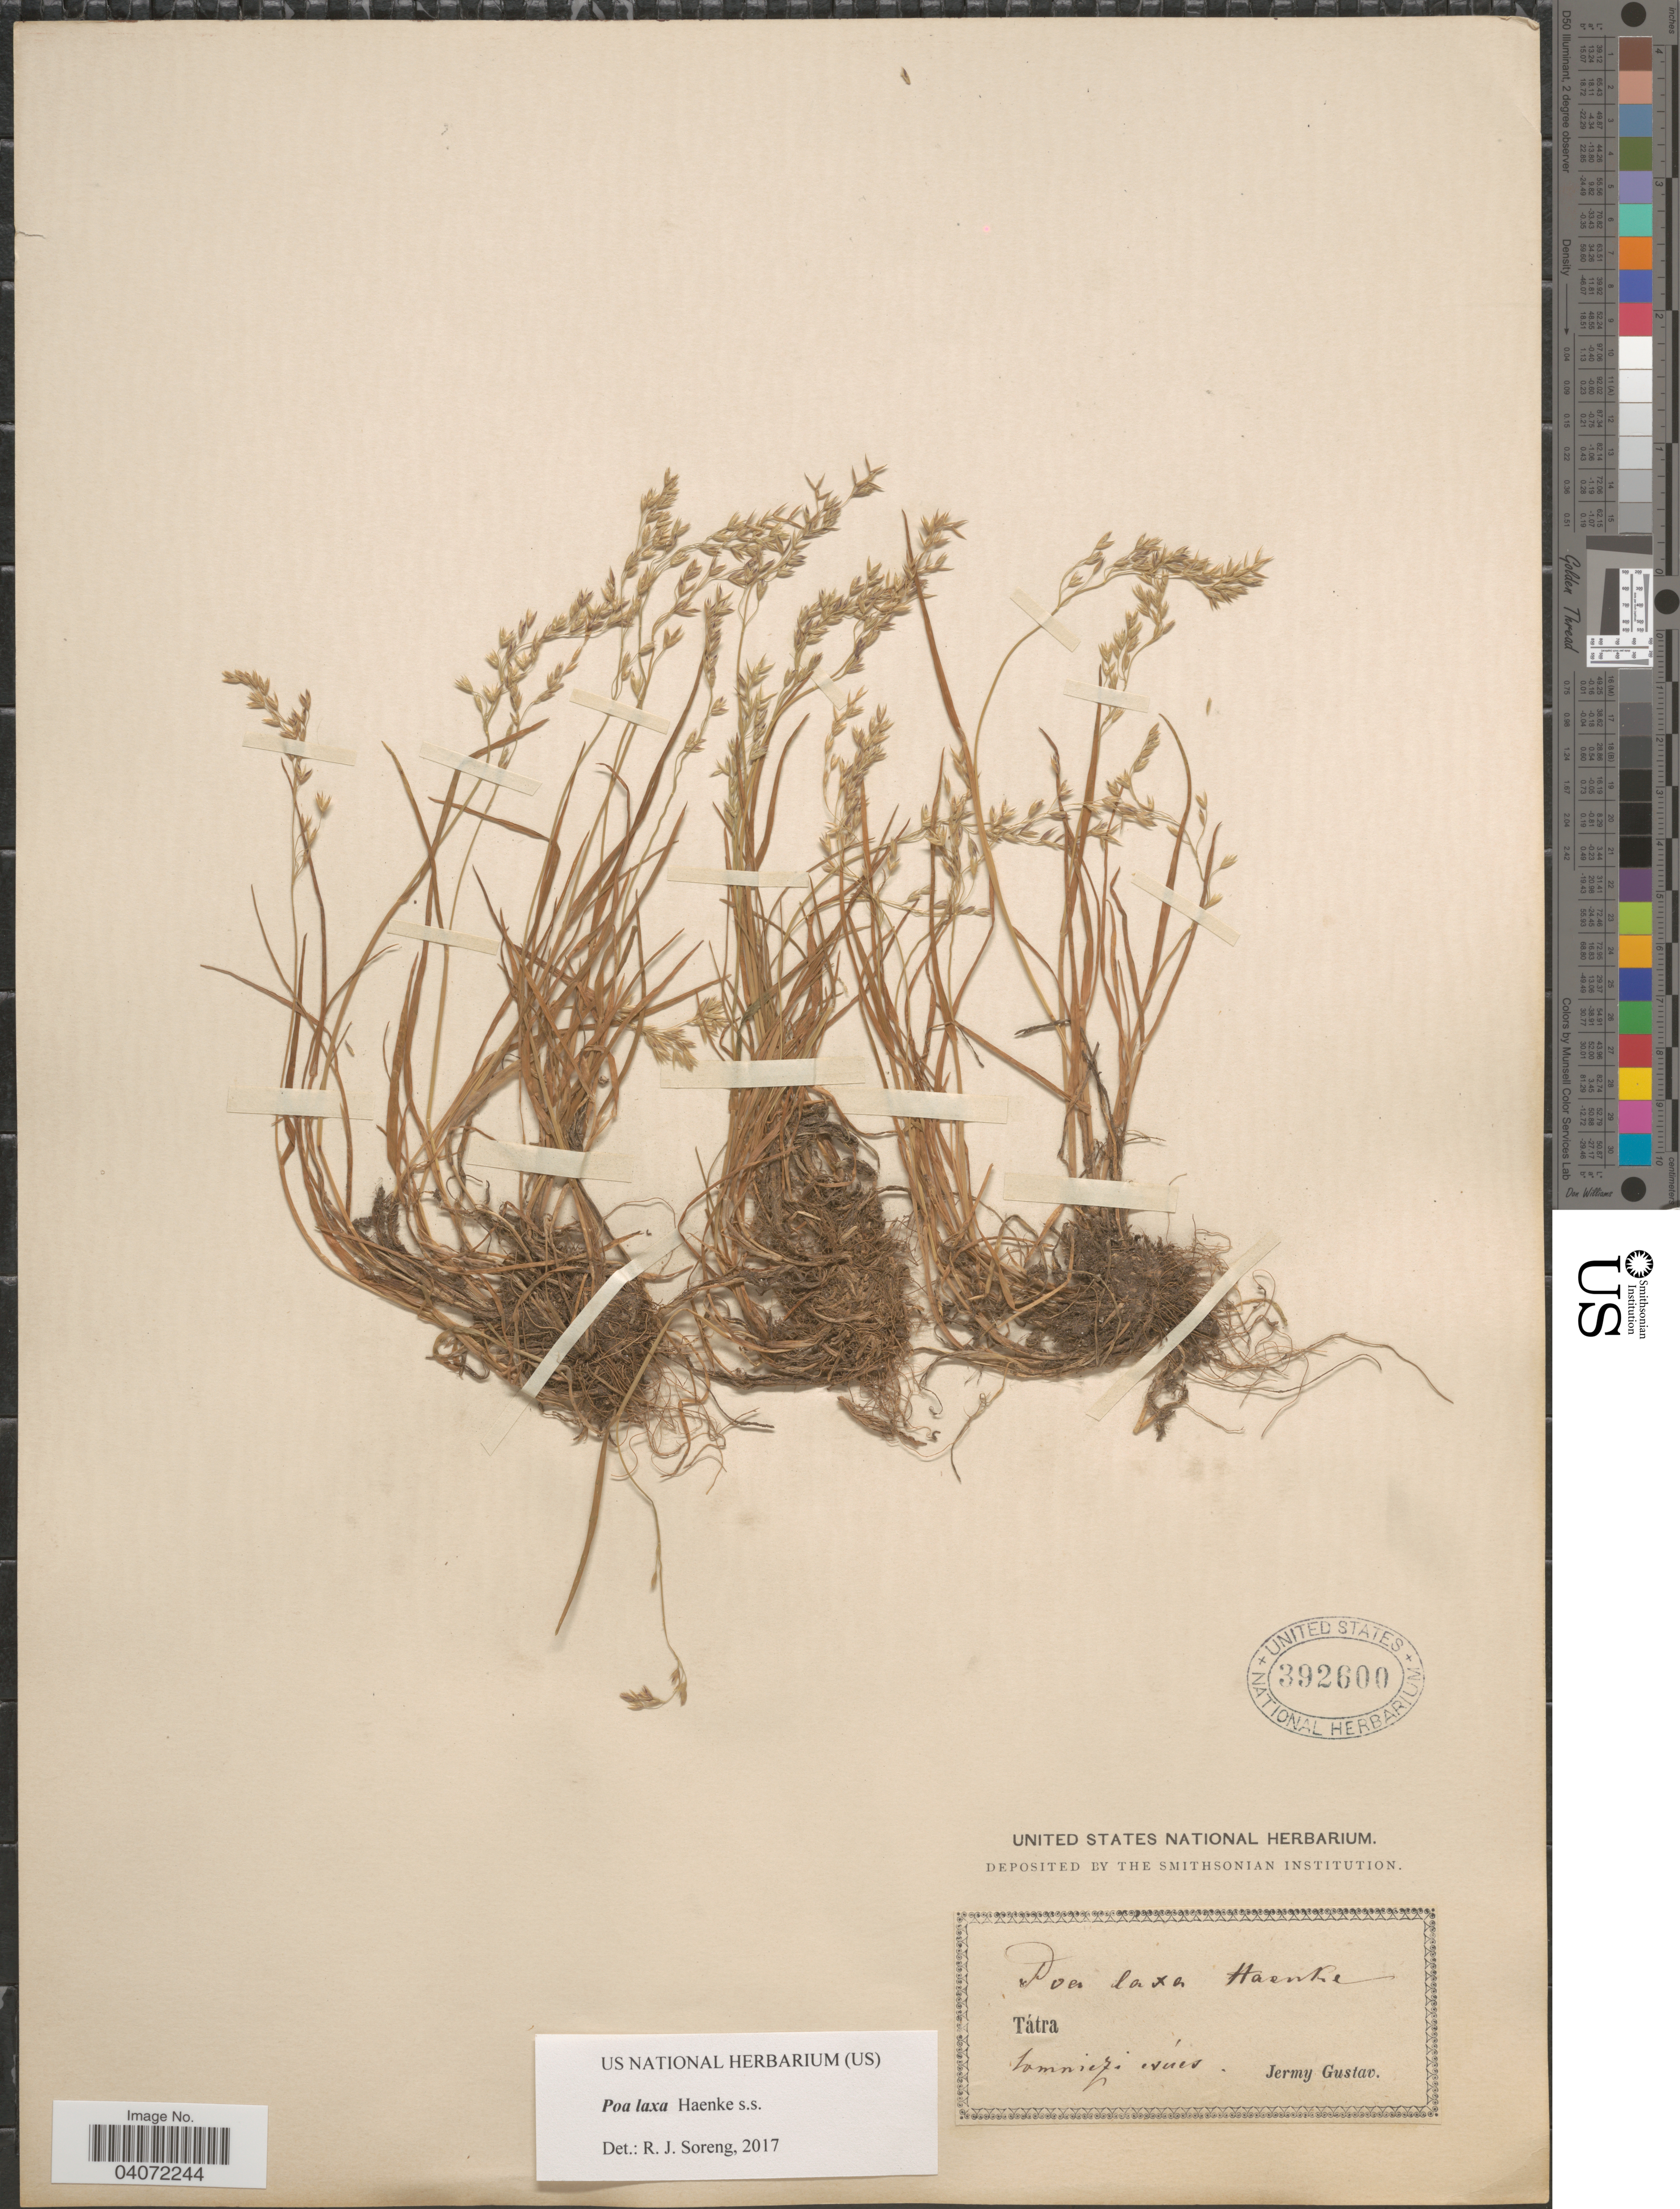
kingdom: Plantae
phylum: Tracheophyta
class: Liliopsida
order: Poales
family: Poaceae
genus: Poa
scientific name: Poa laxa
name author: Haenke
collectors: J. Gustav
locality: Tátra. Lamniez anue. [interpreted]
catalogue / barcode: US 392600